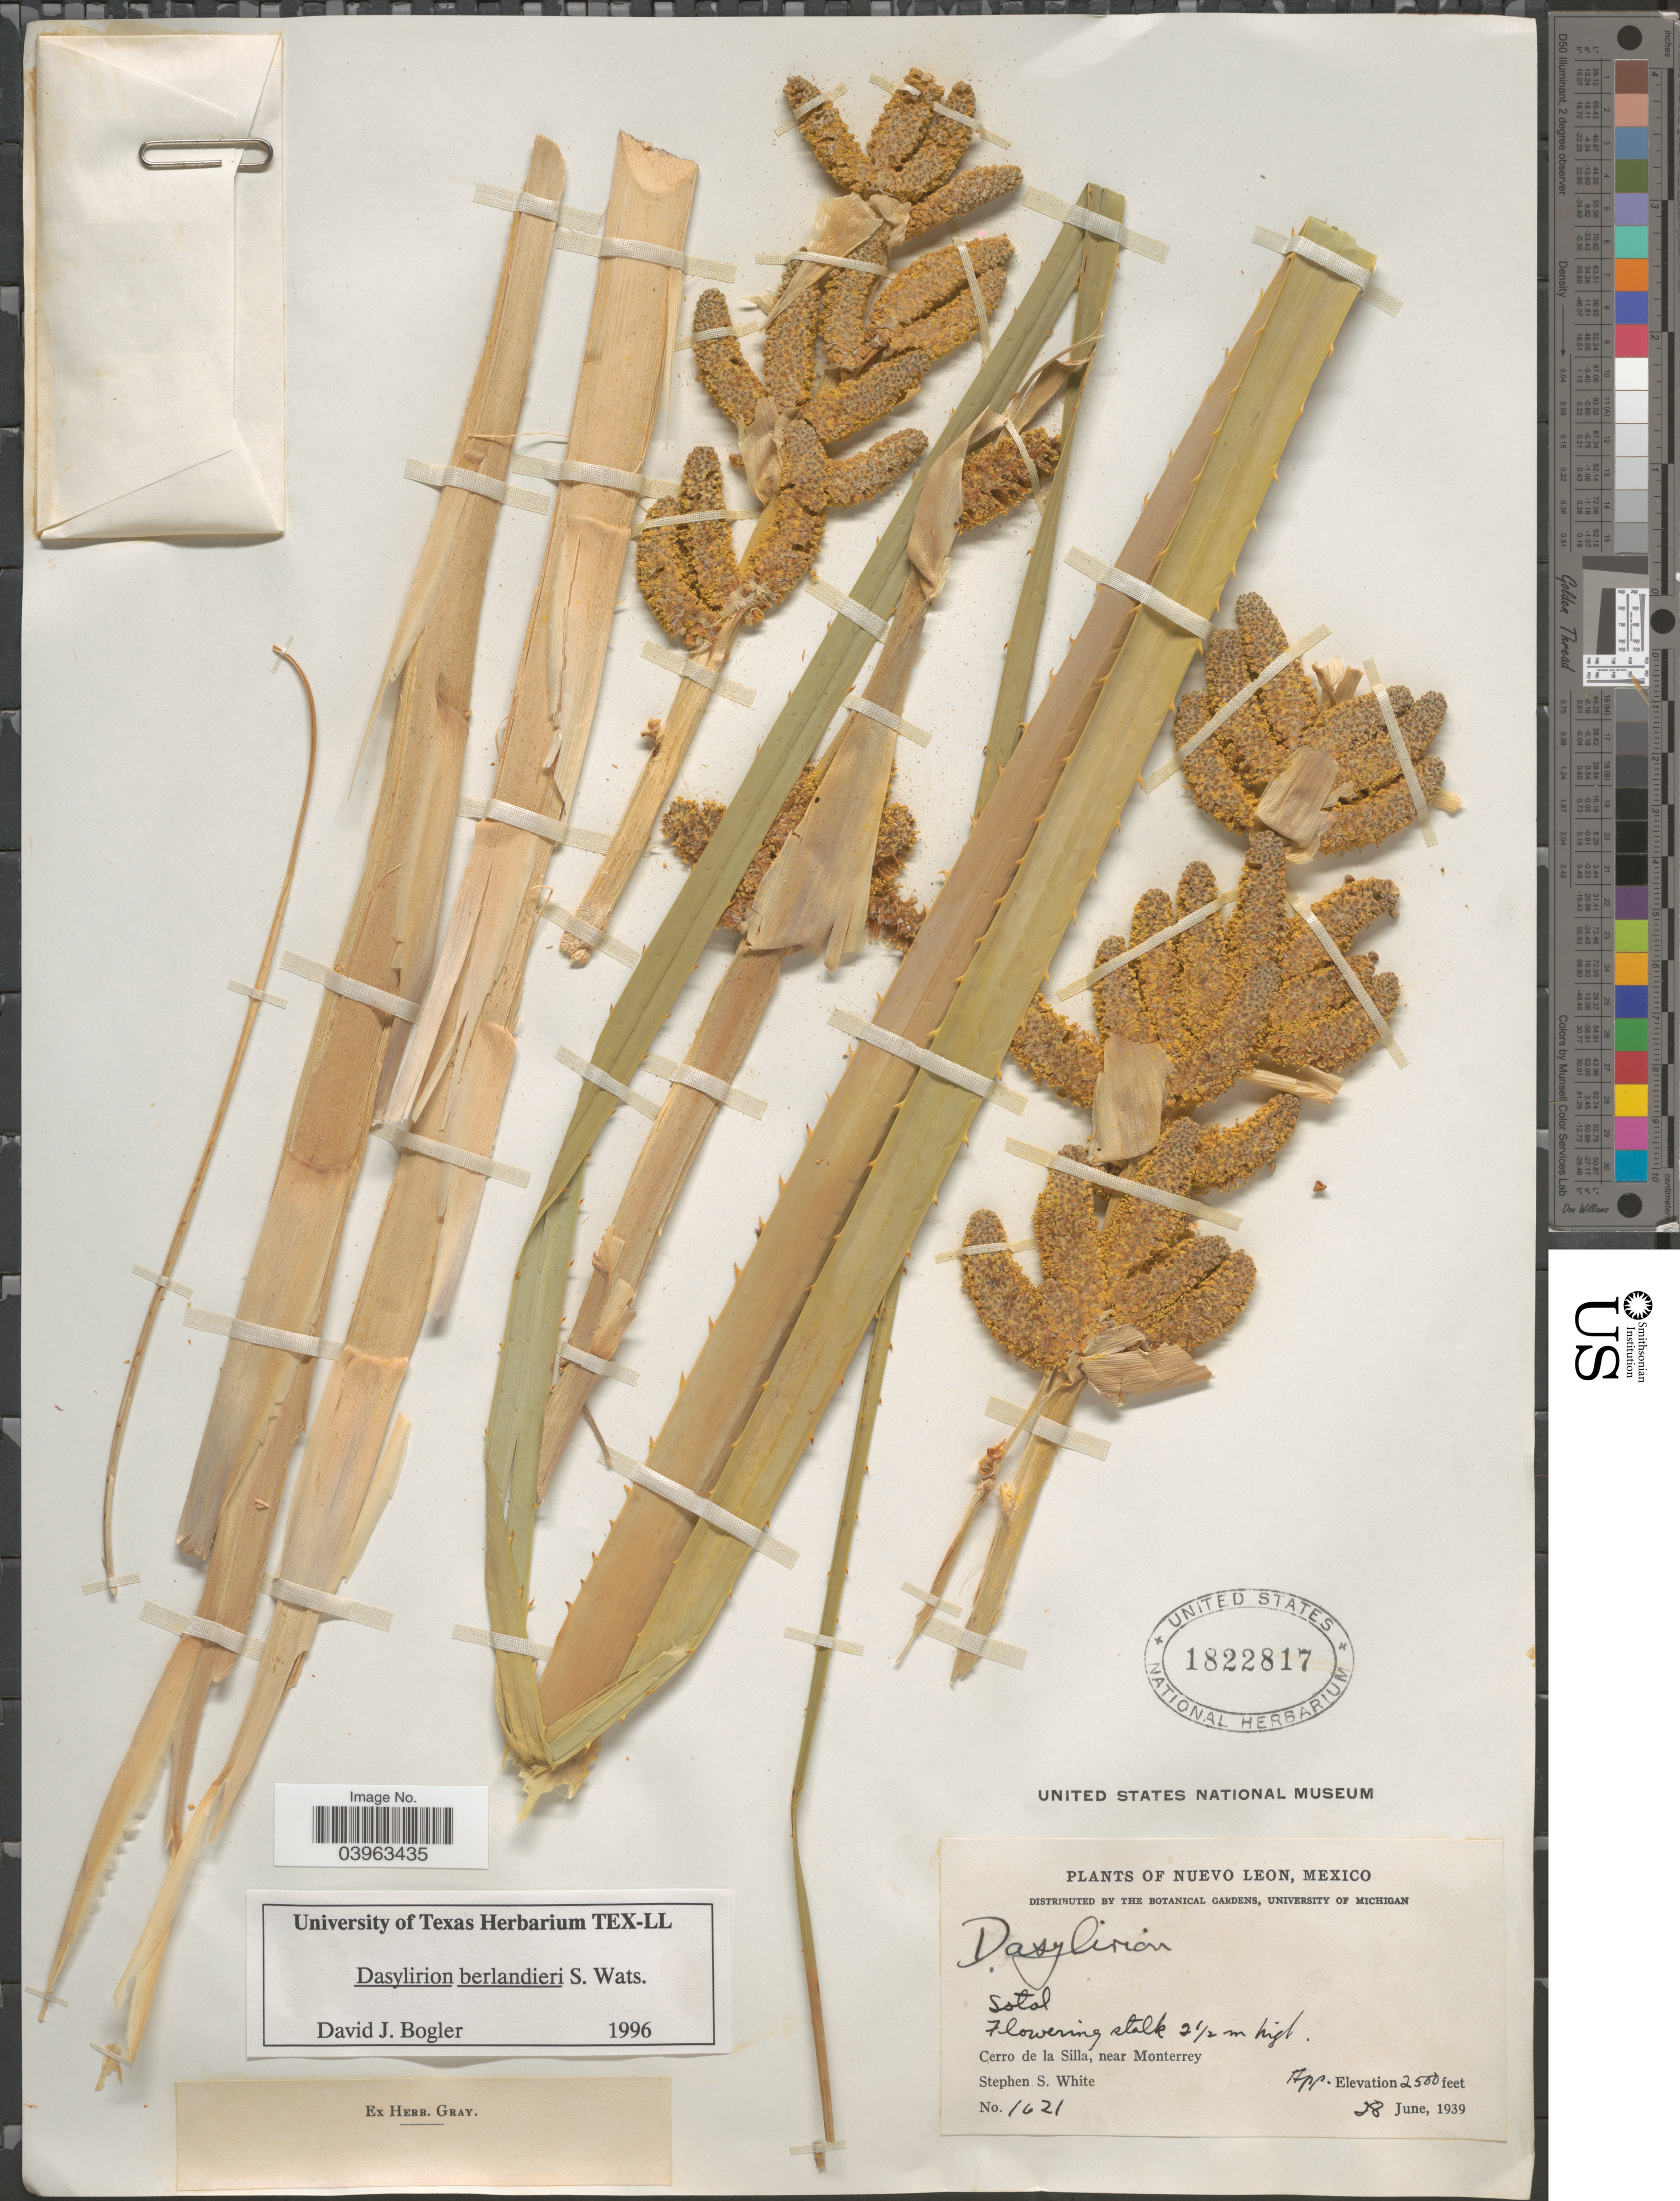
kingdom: Plantae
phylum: Tracheophyta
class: Liliopsida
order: Asparagales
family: Asparagaceae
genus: Dasylirion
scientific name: Dasylirion berlandieri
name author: S. Watson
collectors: S. S. White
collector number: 1621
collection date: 1939-06-28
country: Mexico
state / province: Nuevo León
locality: Cerro de la Silla, near Monterrey.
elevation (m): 762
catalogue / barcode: US 1822817